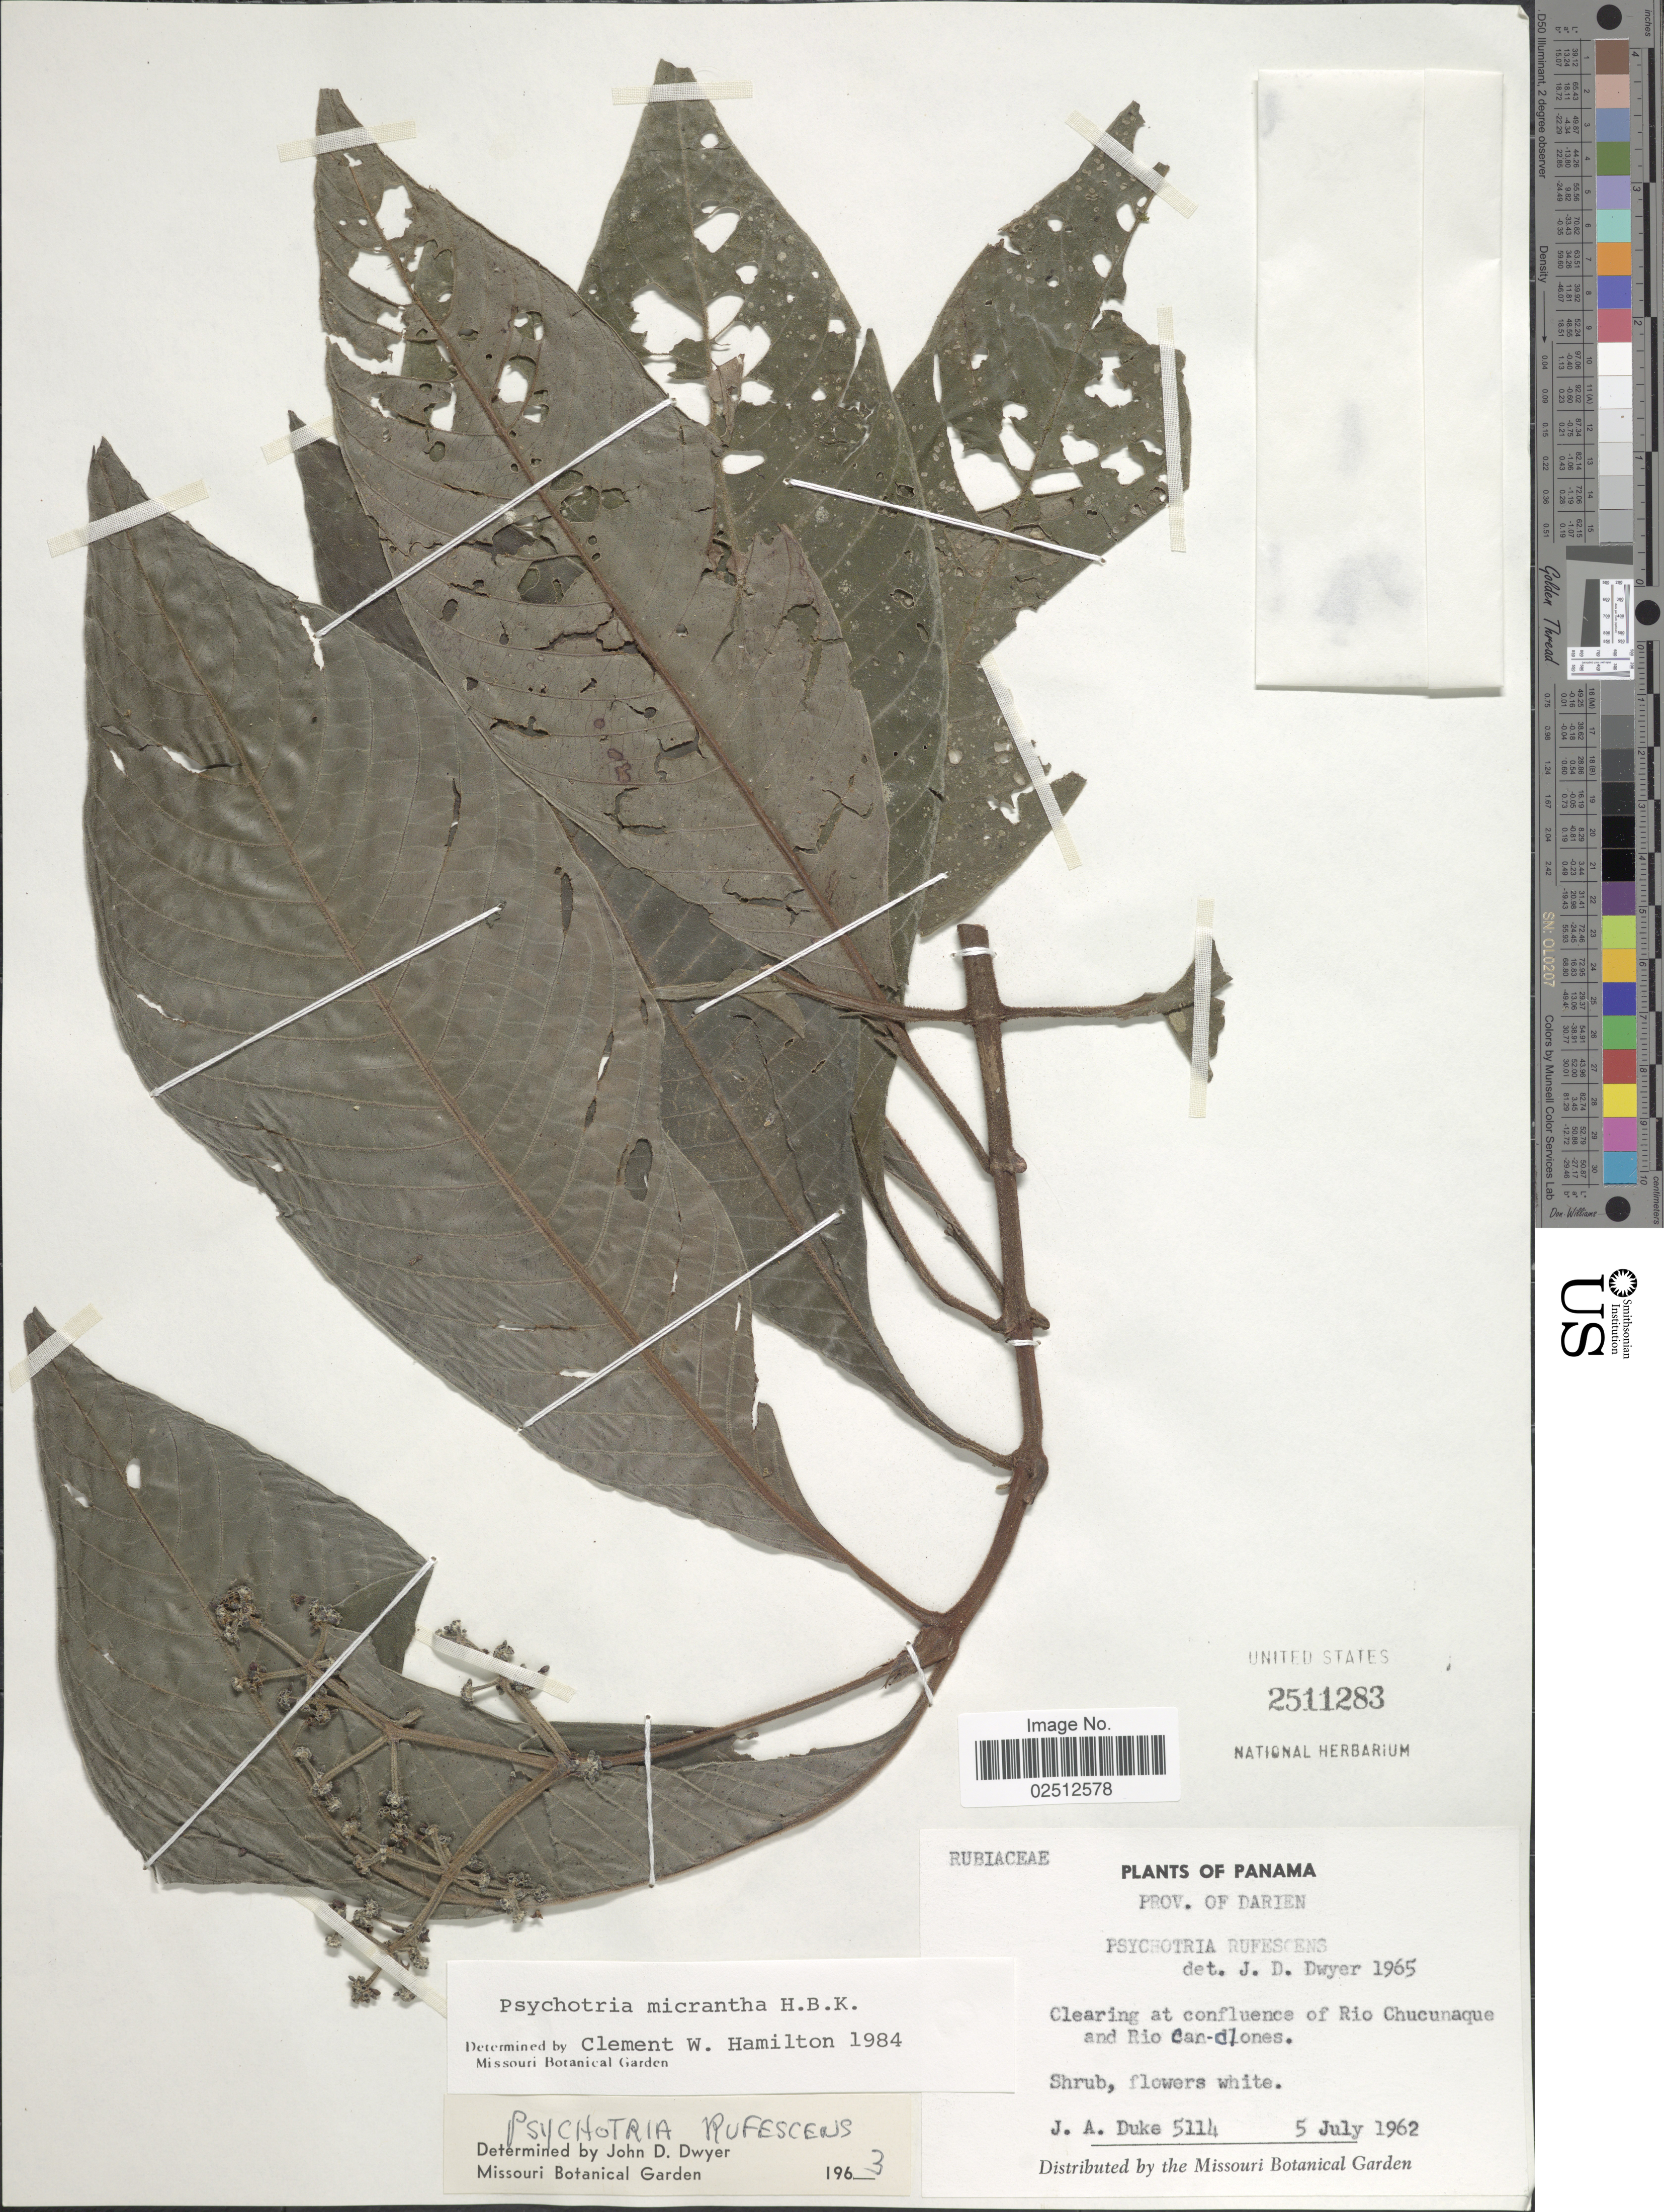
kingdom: Plantae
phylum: Tracheophyta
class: Magnoliopsida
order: Gentianales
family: Rubiaceae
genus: Psychotria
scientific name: Psychotria micrantha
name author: Kunth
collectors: J. A. Duke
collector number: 5114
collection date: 1962-07-05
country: Panama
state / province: Darién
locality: Clearing at confluence of Rio Chucunaque and Rio Can-clones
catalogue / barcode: US 2511283